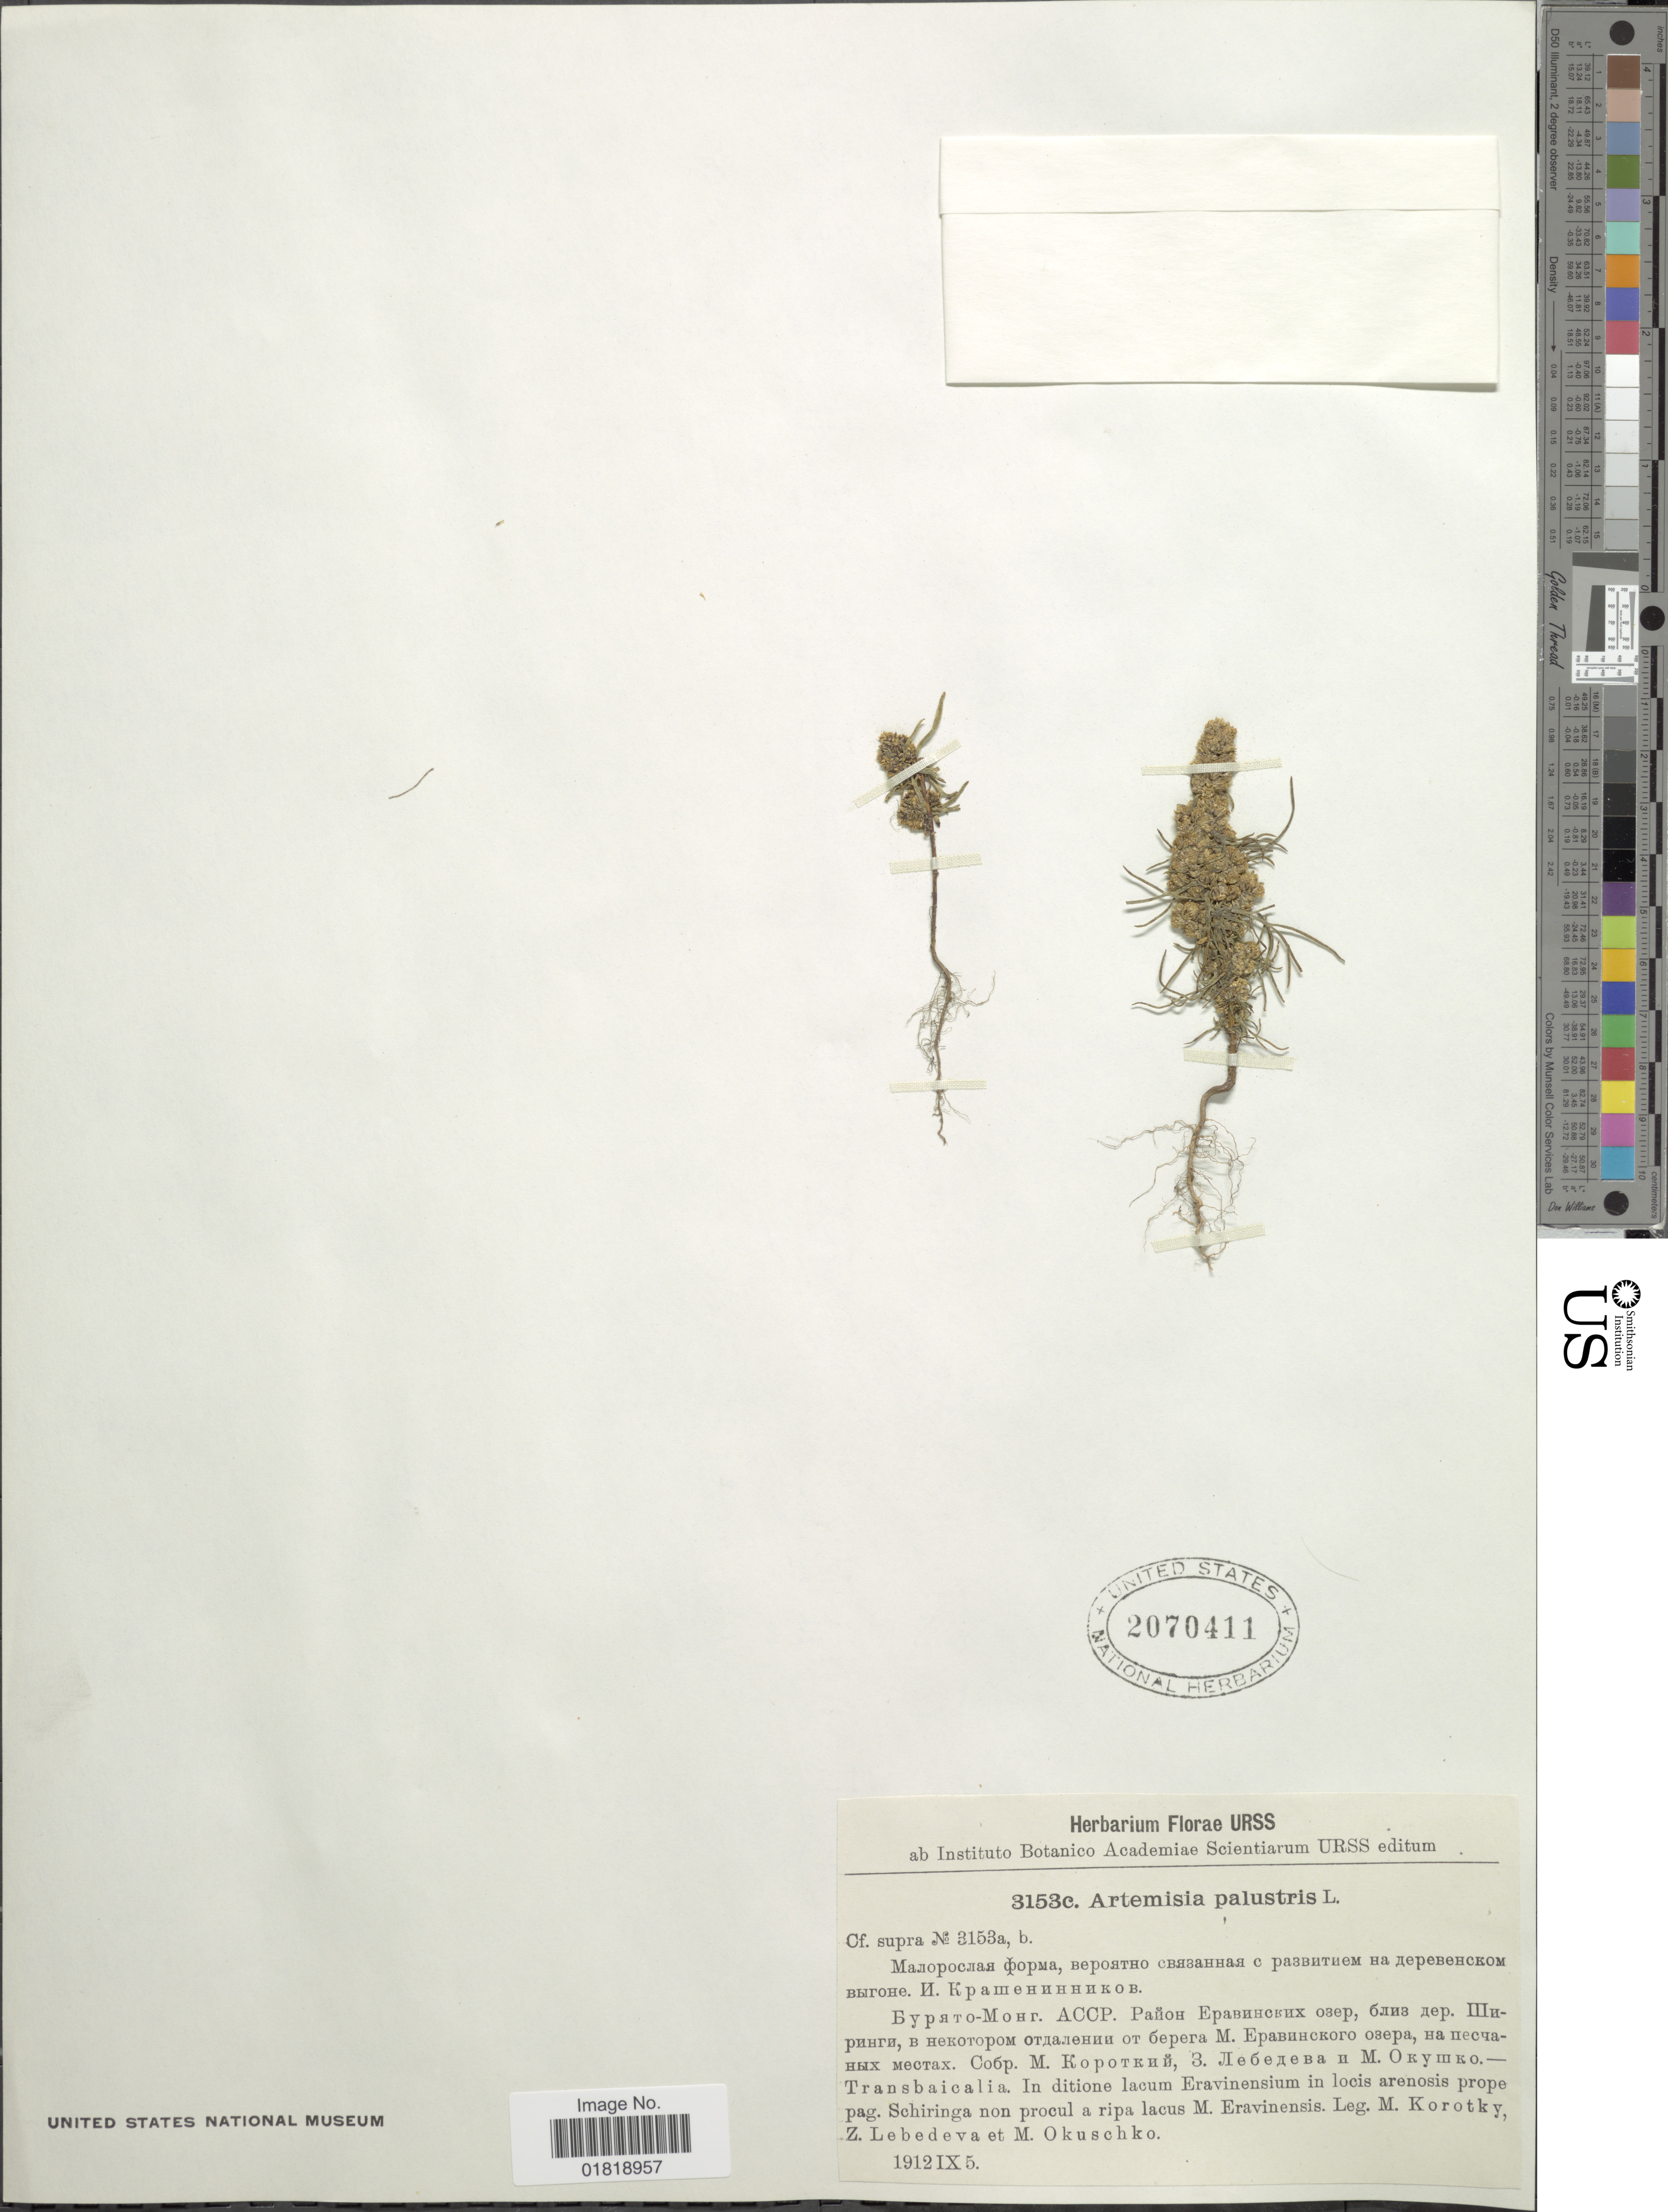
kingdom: Plantae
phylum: Tracheophyta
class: Magnoliopsida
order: Asterales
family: Asteraceae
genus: Artemisia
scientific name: Artemisia palustris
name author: L.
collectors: M. Korotky, Z. Lebedeva & M. Okuschko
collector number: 3153c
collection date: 1912-09-05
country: Russian Federation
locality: Transbaicalia, in ditione lacum Eravinensium in locis arenosis prope pag. Schiringa non procul a ripa lacus M. Eravinensis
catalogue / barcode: US 2070411